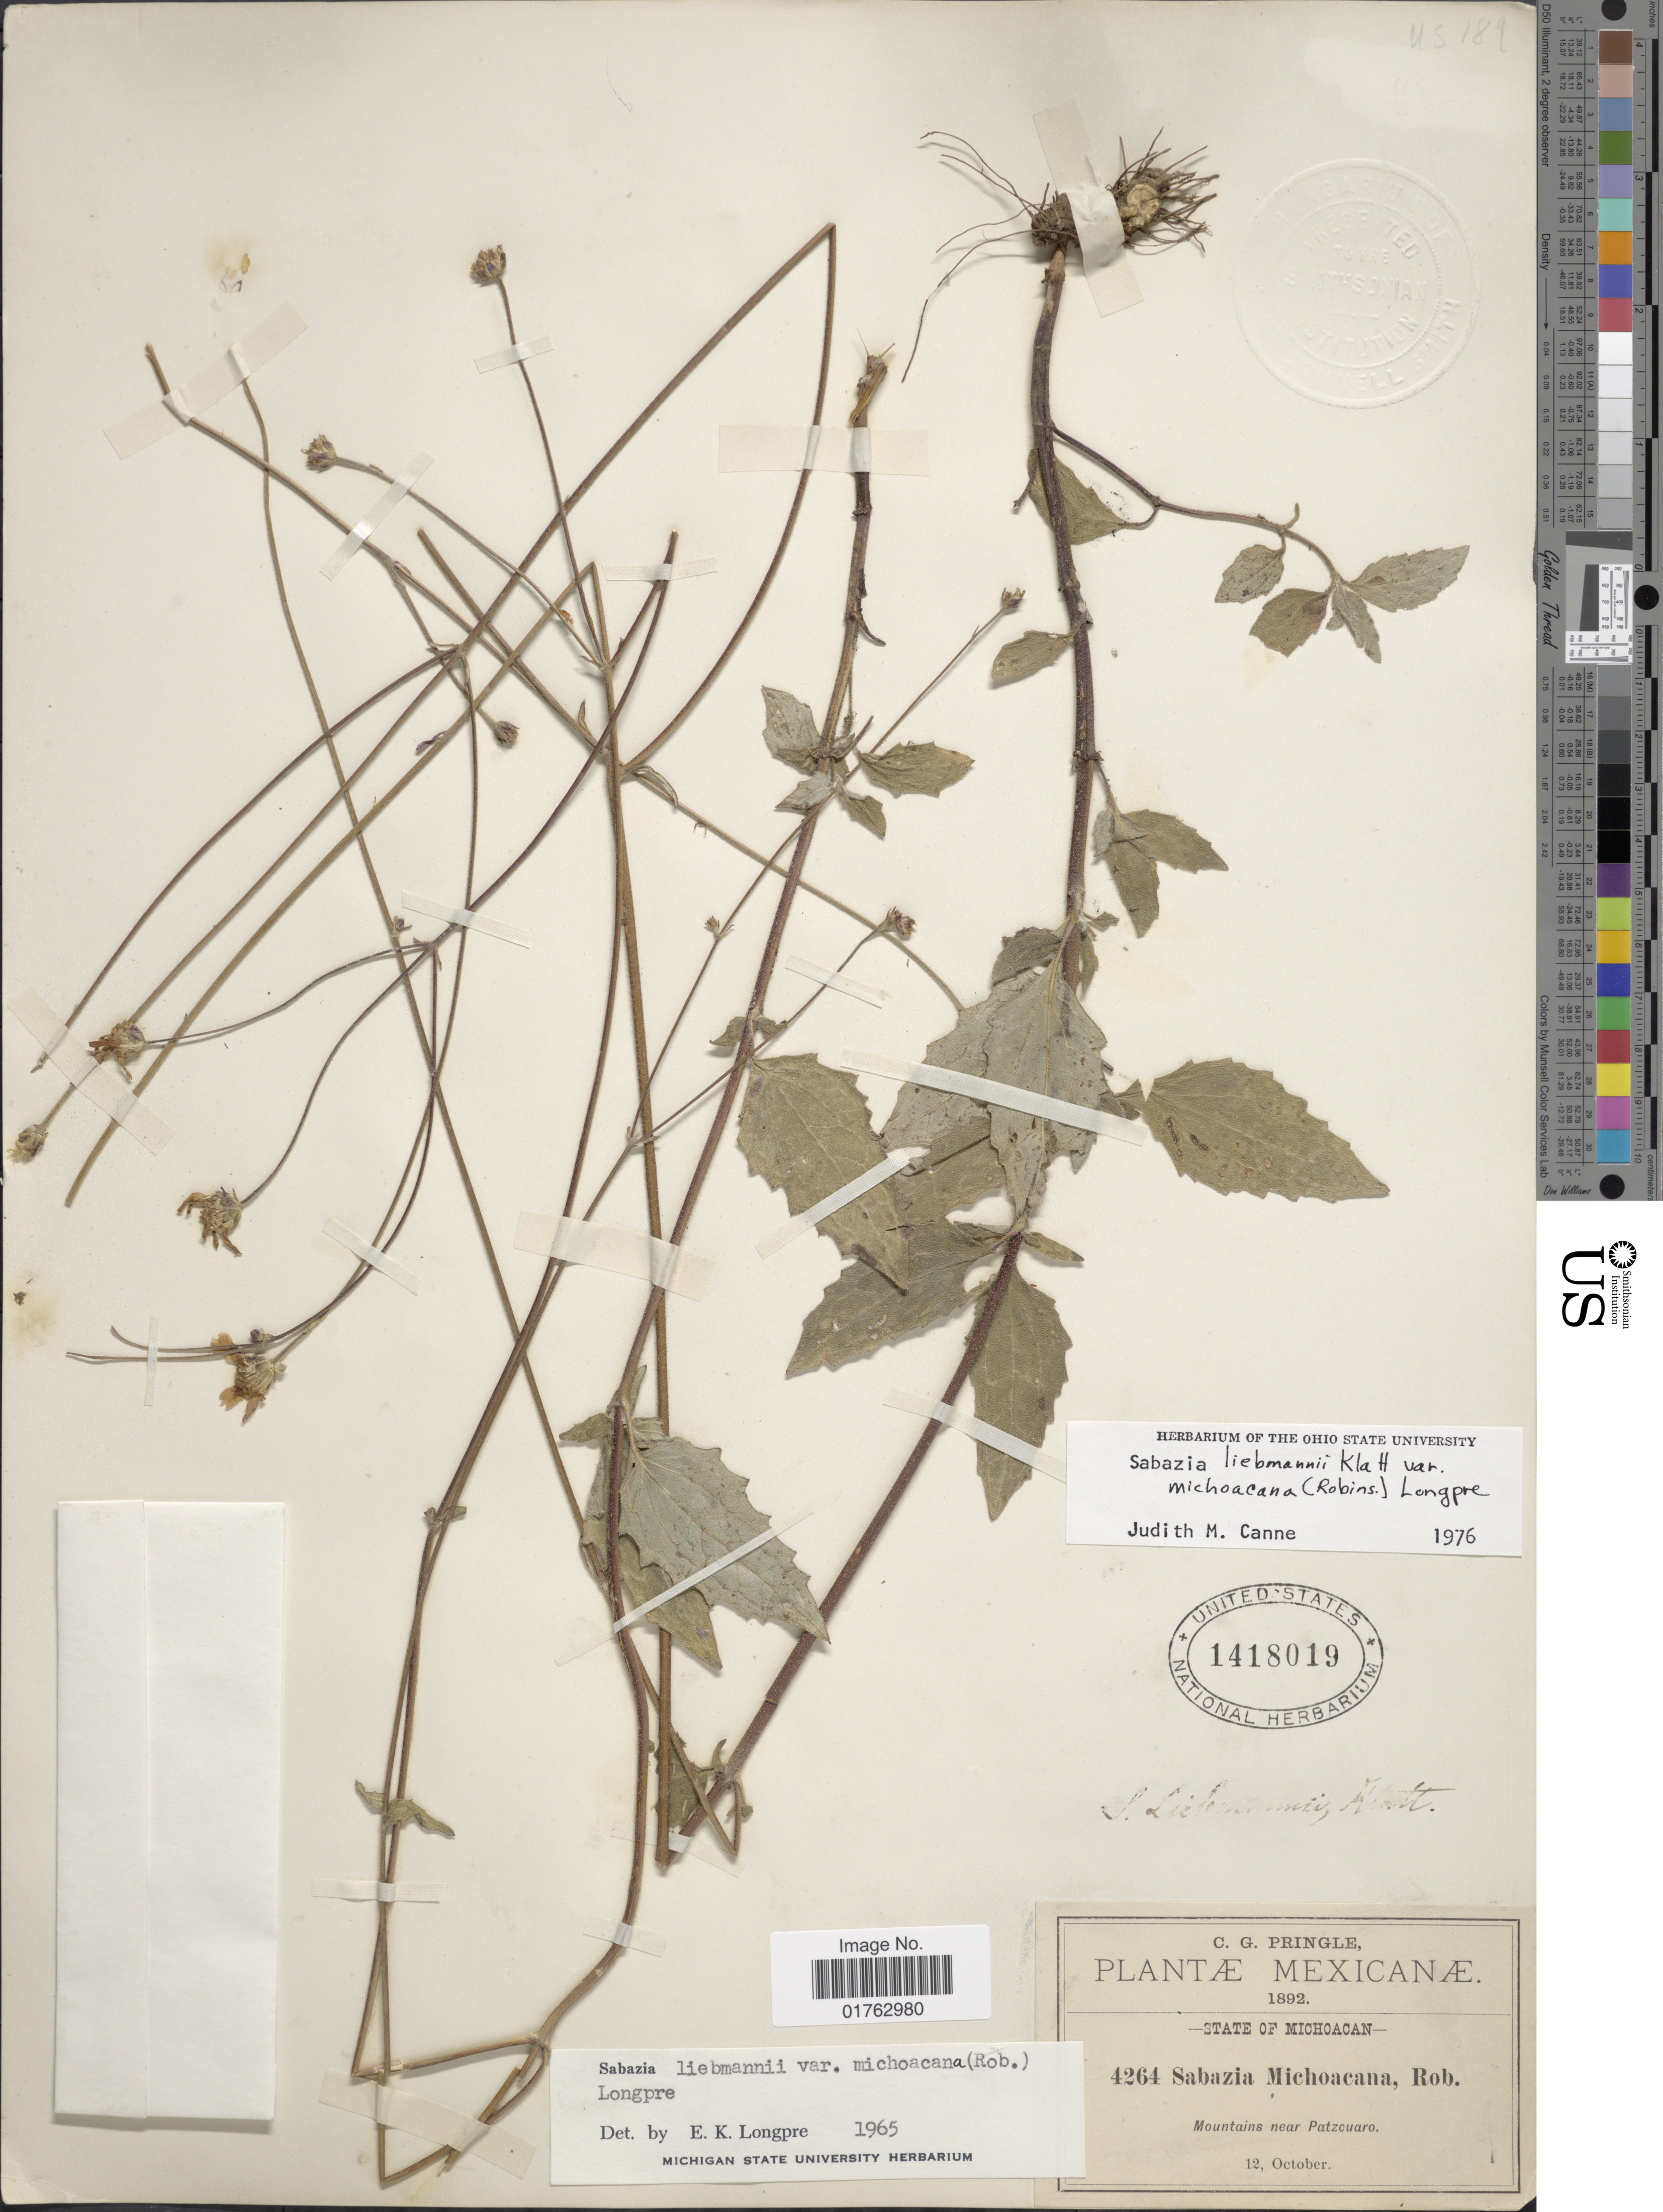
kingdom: Plantae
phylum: Tracheophyta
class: Magnoliopsida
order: Asterales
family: Asteraceae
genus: Sabazia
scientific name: Sabazia liebmannii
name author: Klatt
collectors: C. G. Pringle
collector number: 4264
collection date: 1892-10-12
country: Mexico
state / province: Michoacán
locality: Mountains near Parzcuari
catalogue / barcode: US 1418019